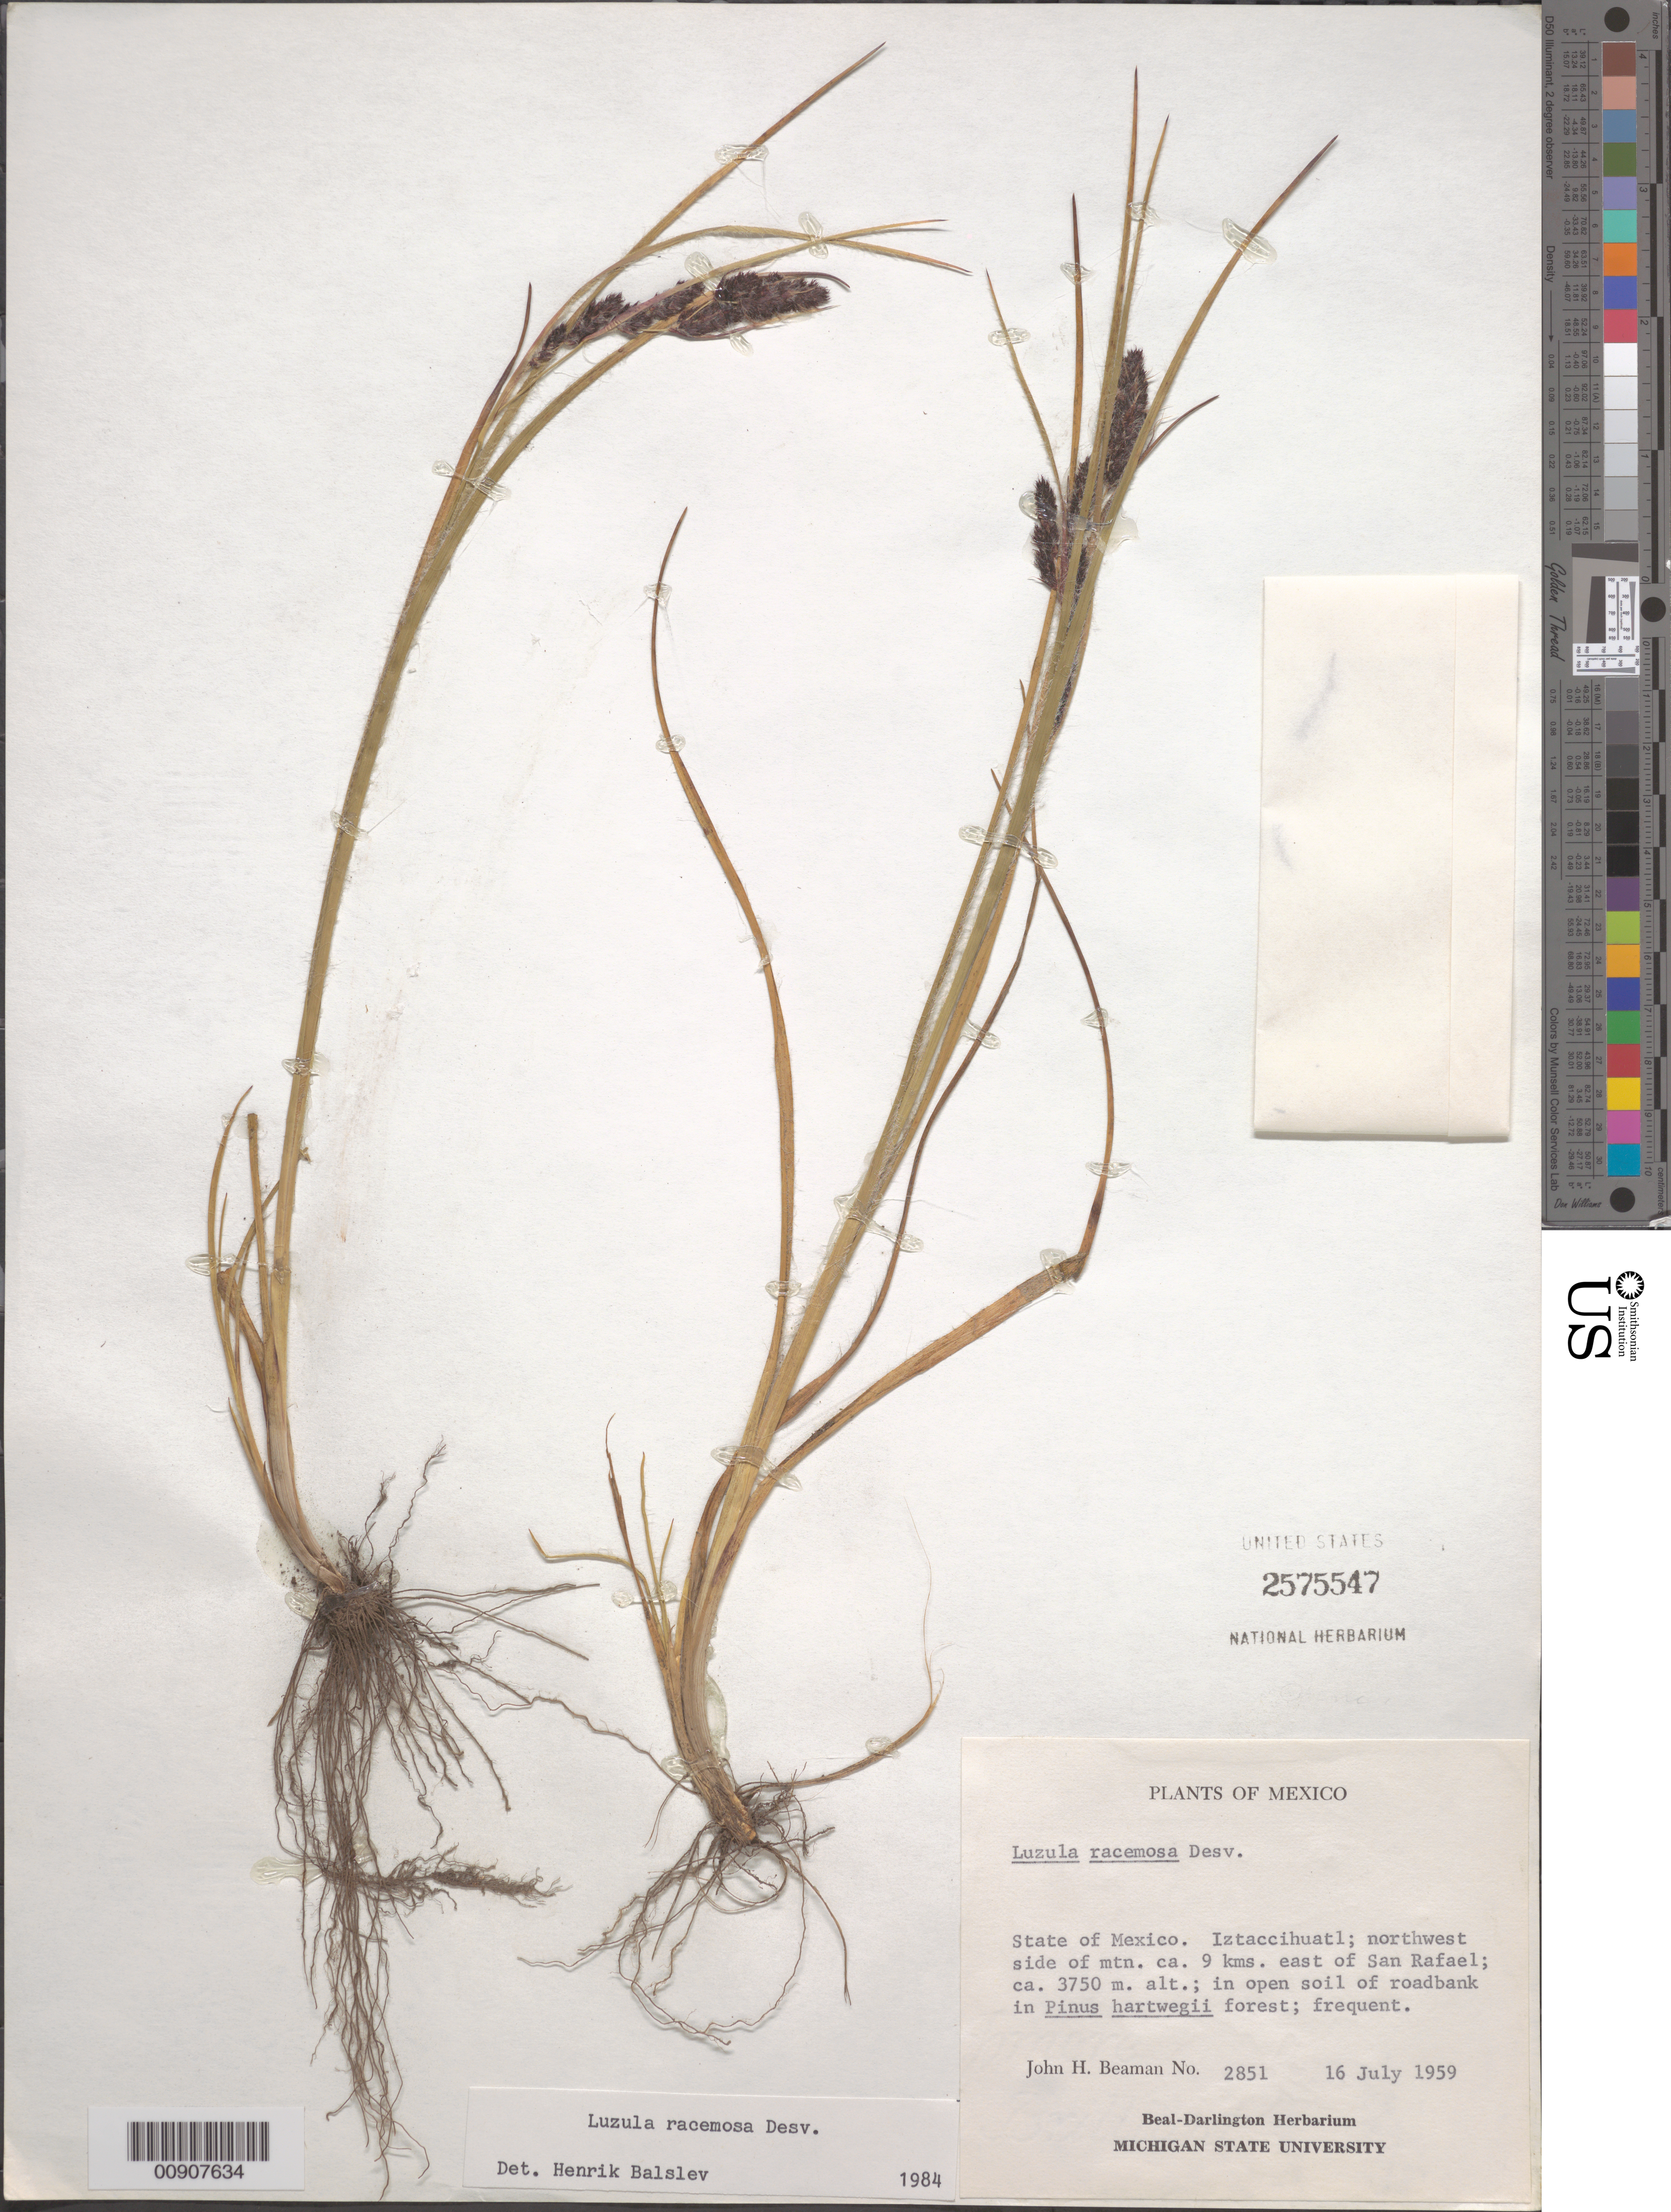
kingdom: Plantae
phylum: Tracheophyta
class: Liliopsida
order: Poales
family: Juncaceae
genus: Luzula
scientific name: Luzula racemosa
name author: Desv.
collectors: J. H. Beaman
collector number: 2851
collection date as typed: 16 Jul 1959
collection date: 1959-07-16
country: Mexico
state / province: México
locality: State of México. Iztaccihuatl; northwest side of mtn. ca. 9 kms. east of San Rafael.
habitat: In open soil of roadbank in Pinus hartwegii forest.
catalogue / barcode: US 2575547